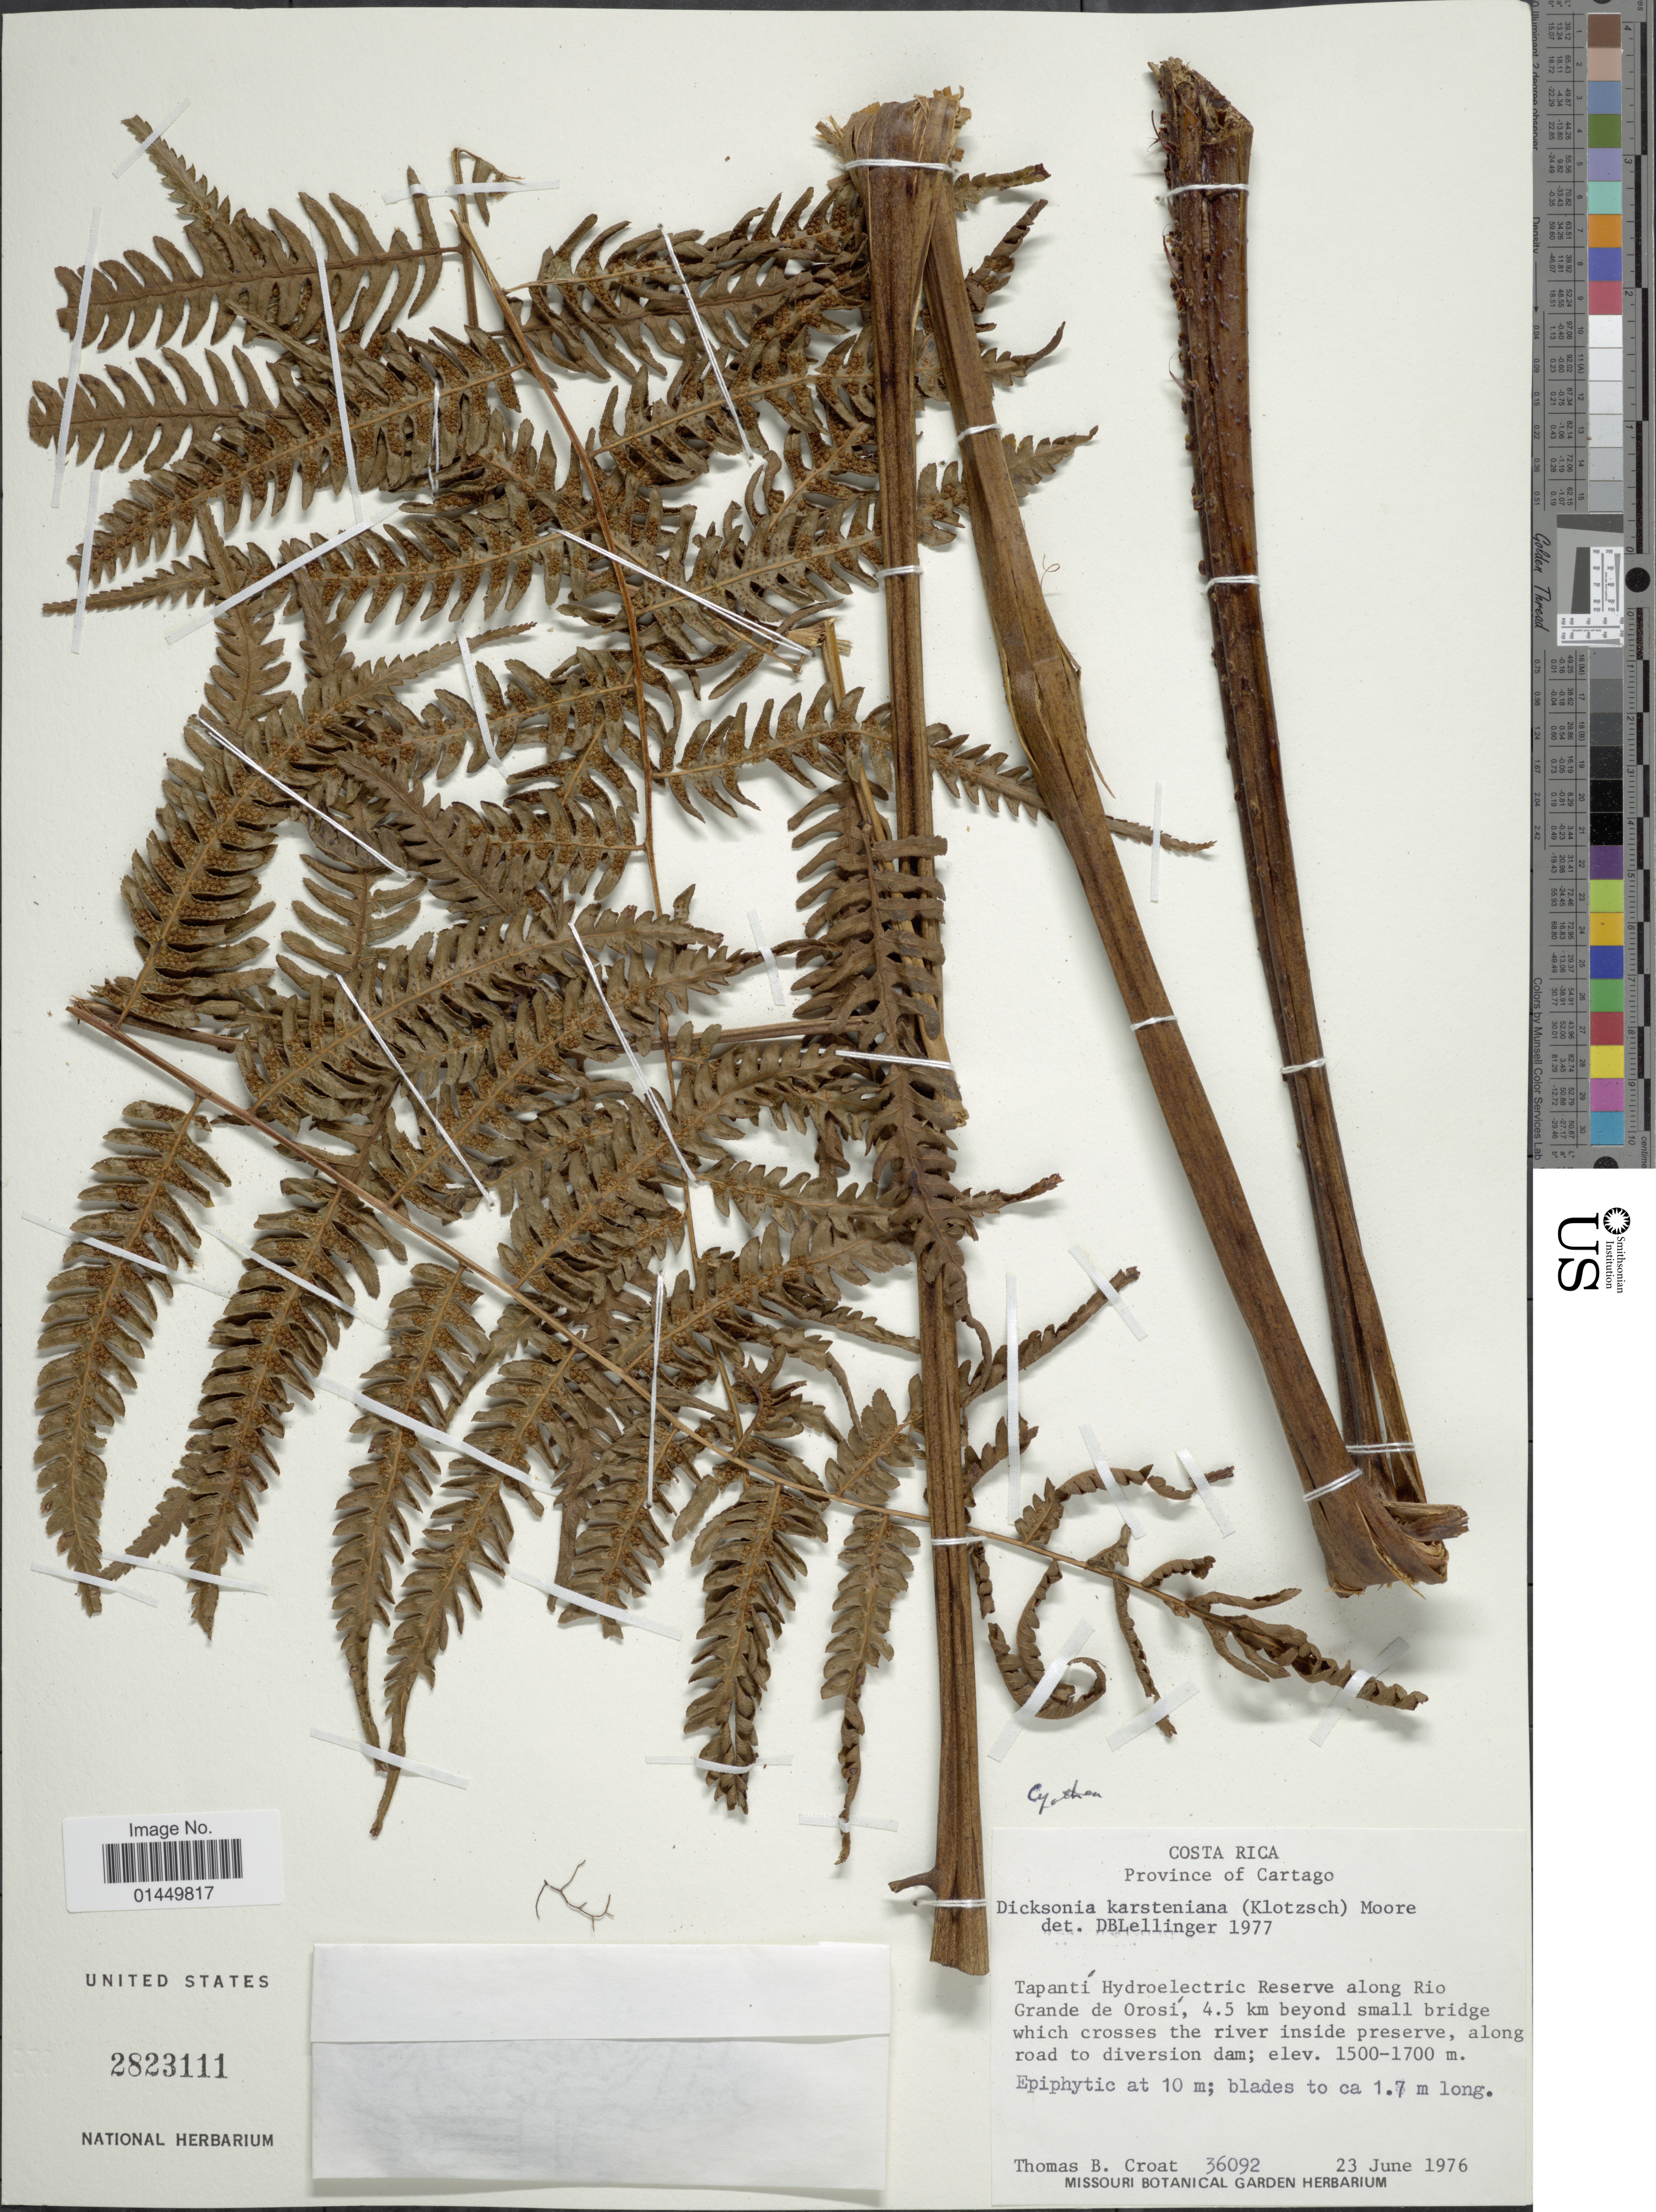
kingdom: Plantae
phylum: Tracheophyta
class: Polypodiopsida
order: Cyatheales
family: Cyatheaceae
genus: Cyathea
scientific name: Cyathea sp.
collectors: T. B. Croat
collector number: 36092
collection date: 1976-06-23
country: Costa Rica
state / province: Cartago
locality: Province of Cartago, Tapanti Hydroelectric Reserva along Rio Grande de Orosi, 4.5 km beyond small bridge which crosses the river inside preserve, along road to diversion dam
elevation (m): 1500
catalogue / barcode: US 2823111